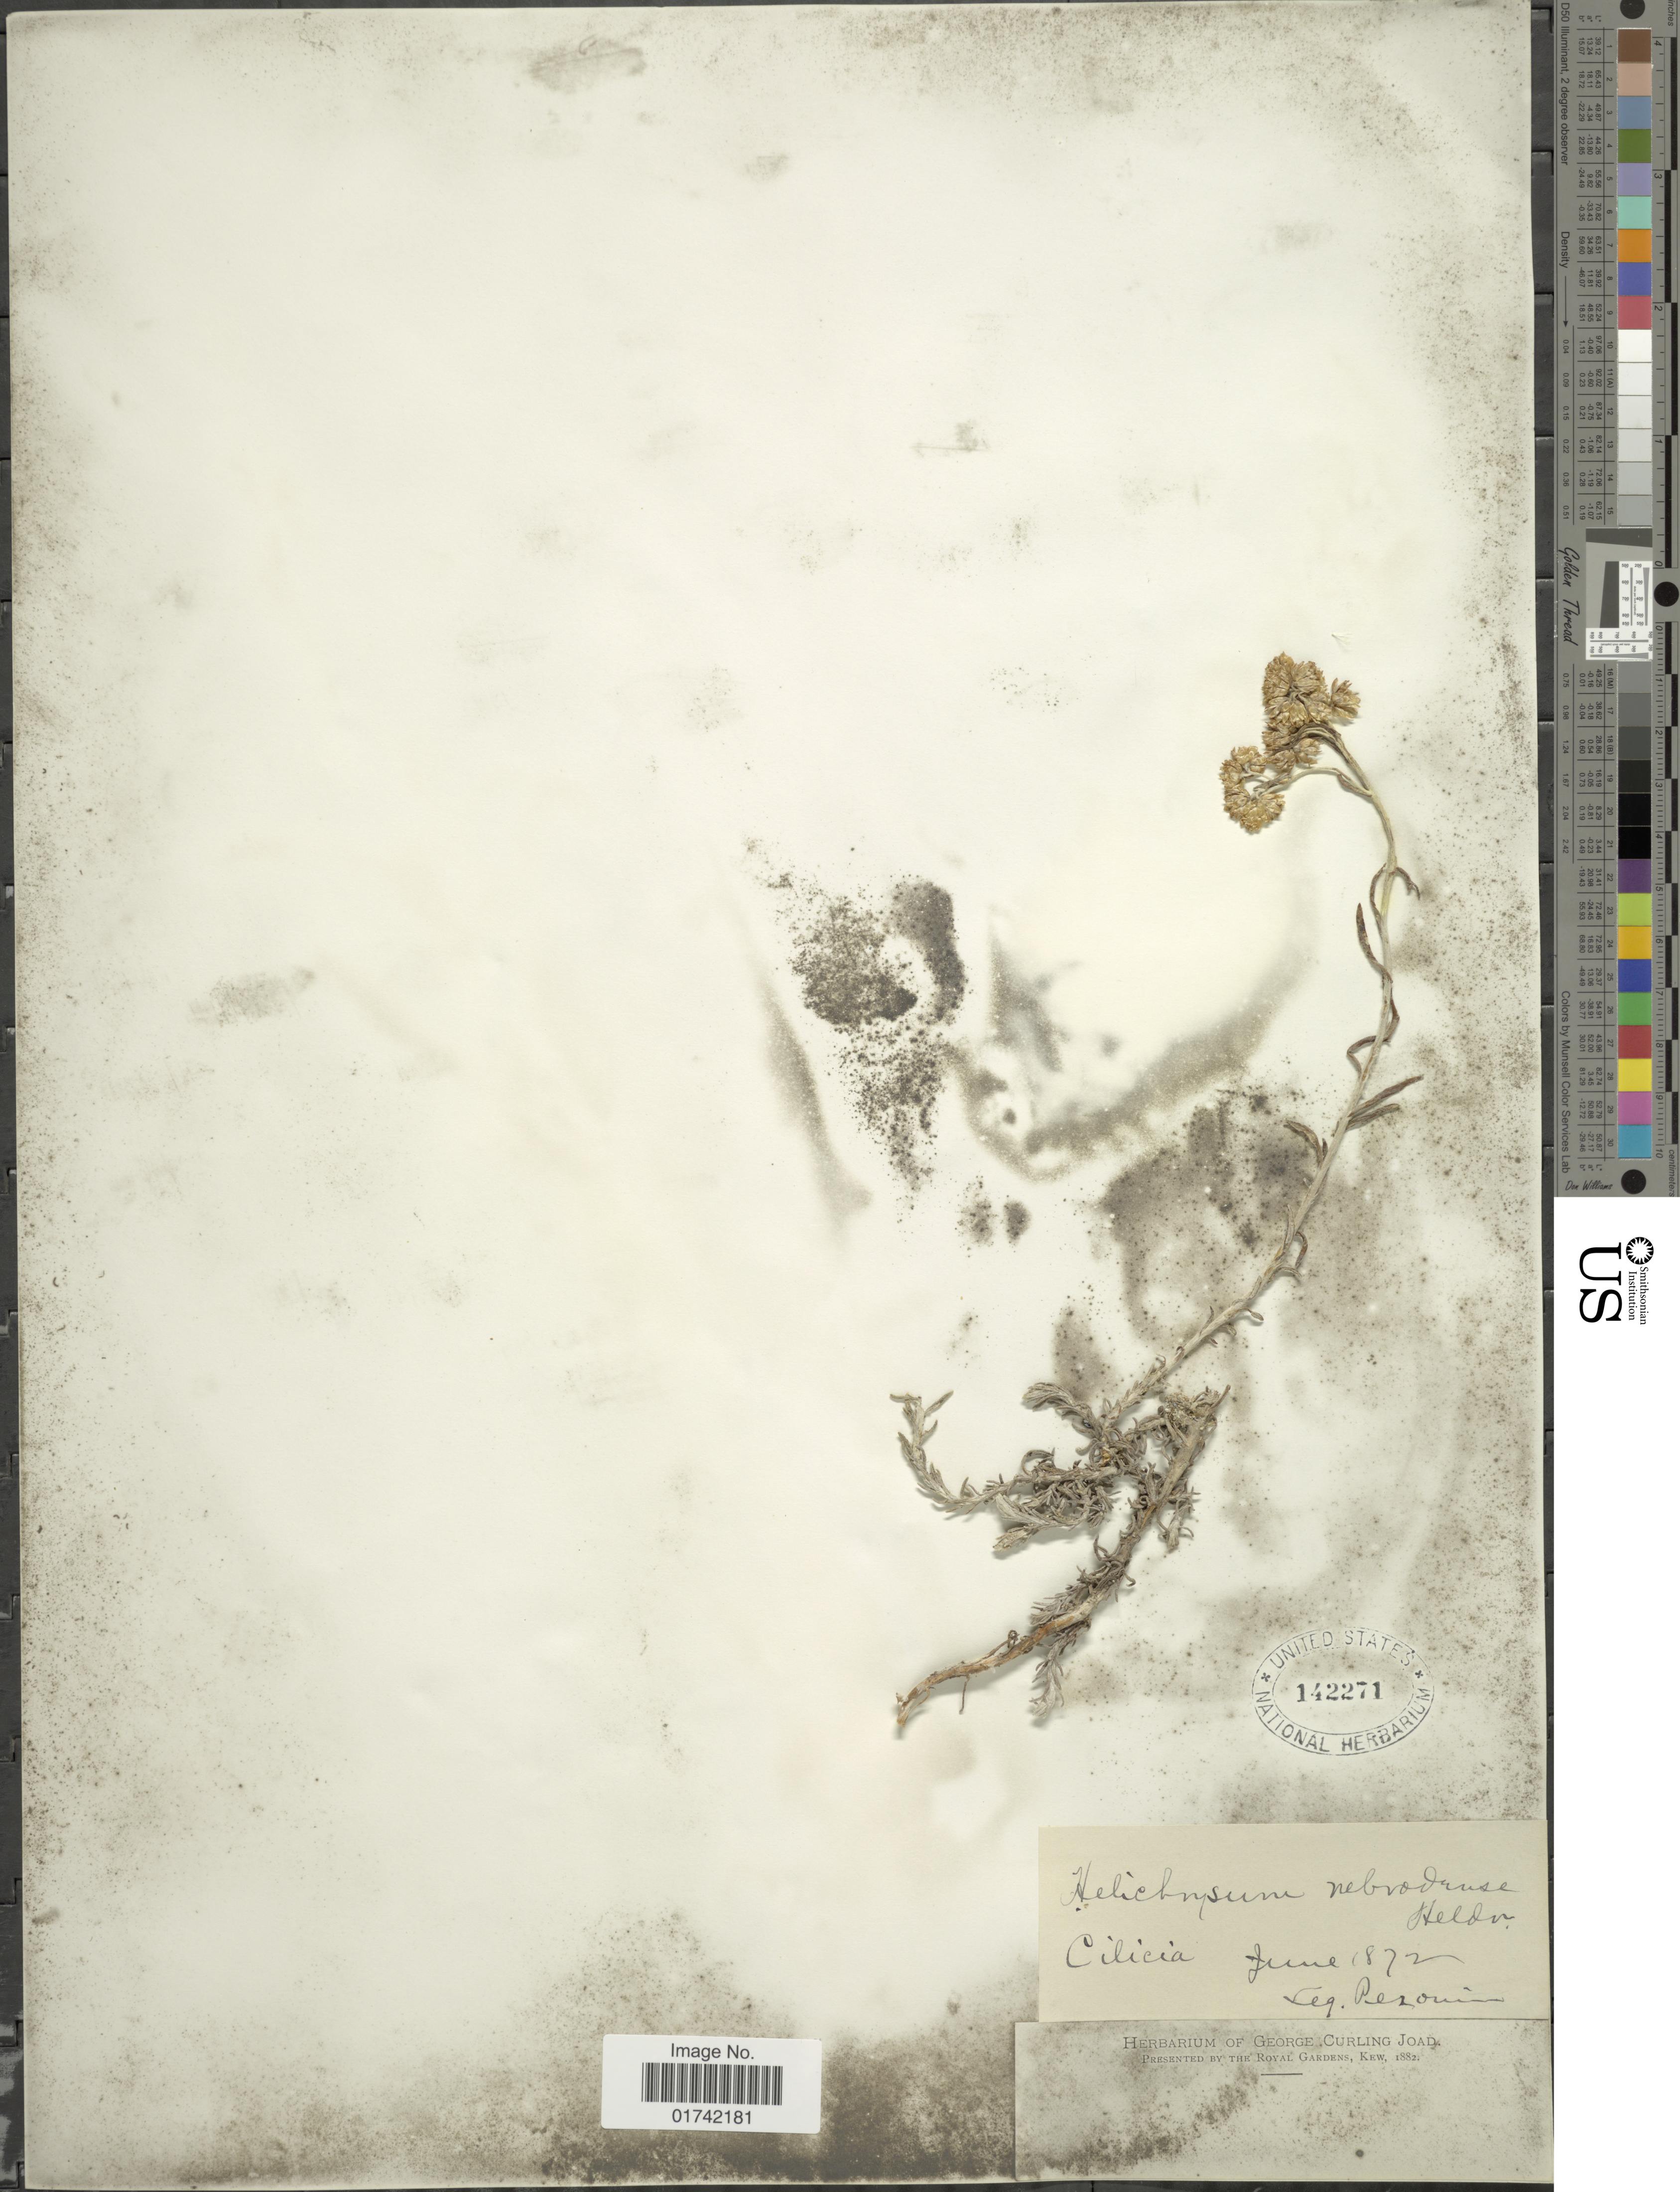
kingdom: Plantae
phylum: Tracheophyta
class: Magnoliopsida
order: Asterales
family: Asteraceae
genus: Helichrysum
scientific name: Helichrysum nebrodense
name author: Heldr.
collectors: Peronin, --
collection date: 1872-06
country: Turkey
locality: Cilicia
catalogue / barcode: US 142271